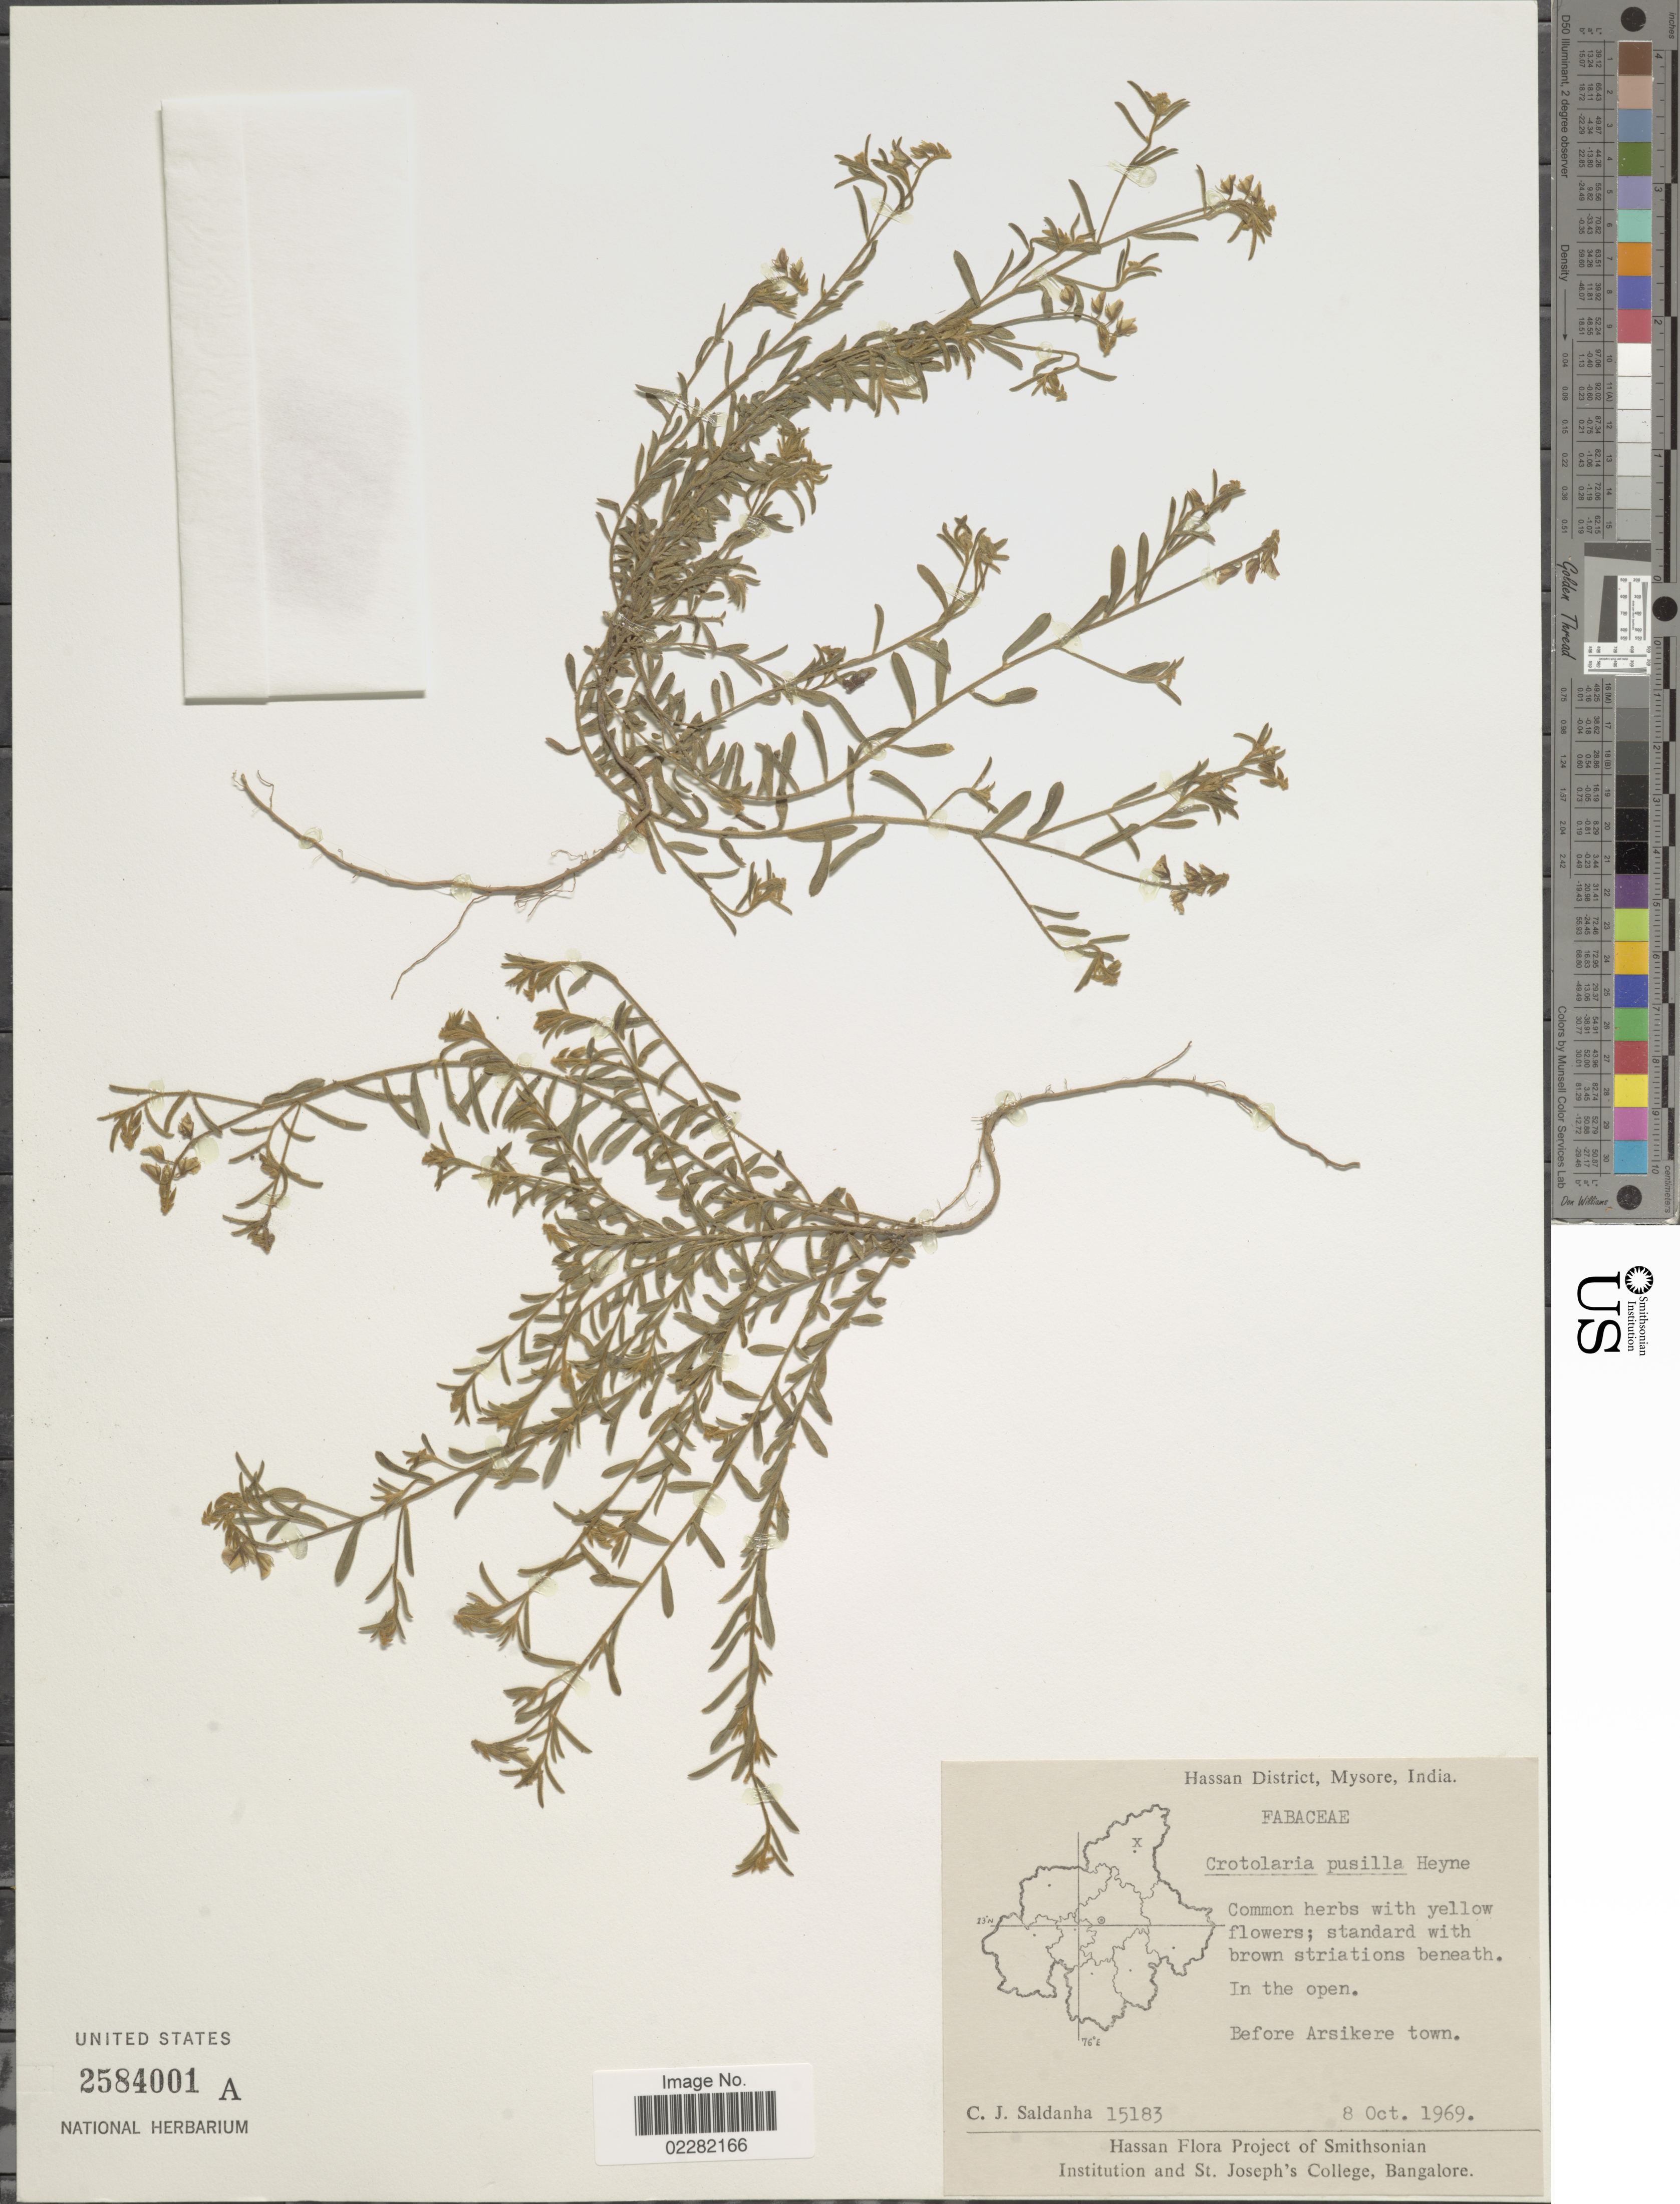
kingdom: Plantae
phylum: Tracheophyta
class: Magnoliopsida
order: Fabales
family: Fabaceae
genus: Crotalaria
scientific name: Crotalaria pusilla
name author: DC.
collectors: C. J. Saldanha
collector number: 15183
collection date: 1969-10-08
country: India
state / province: Karnataka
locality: Hassan District, Mysore, Before Arsikere town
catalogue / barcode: US 2584001A